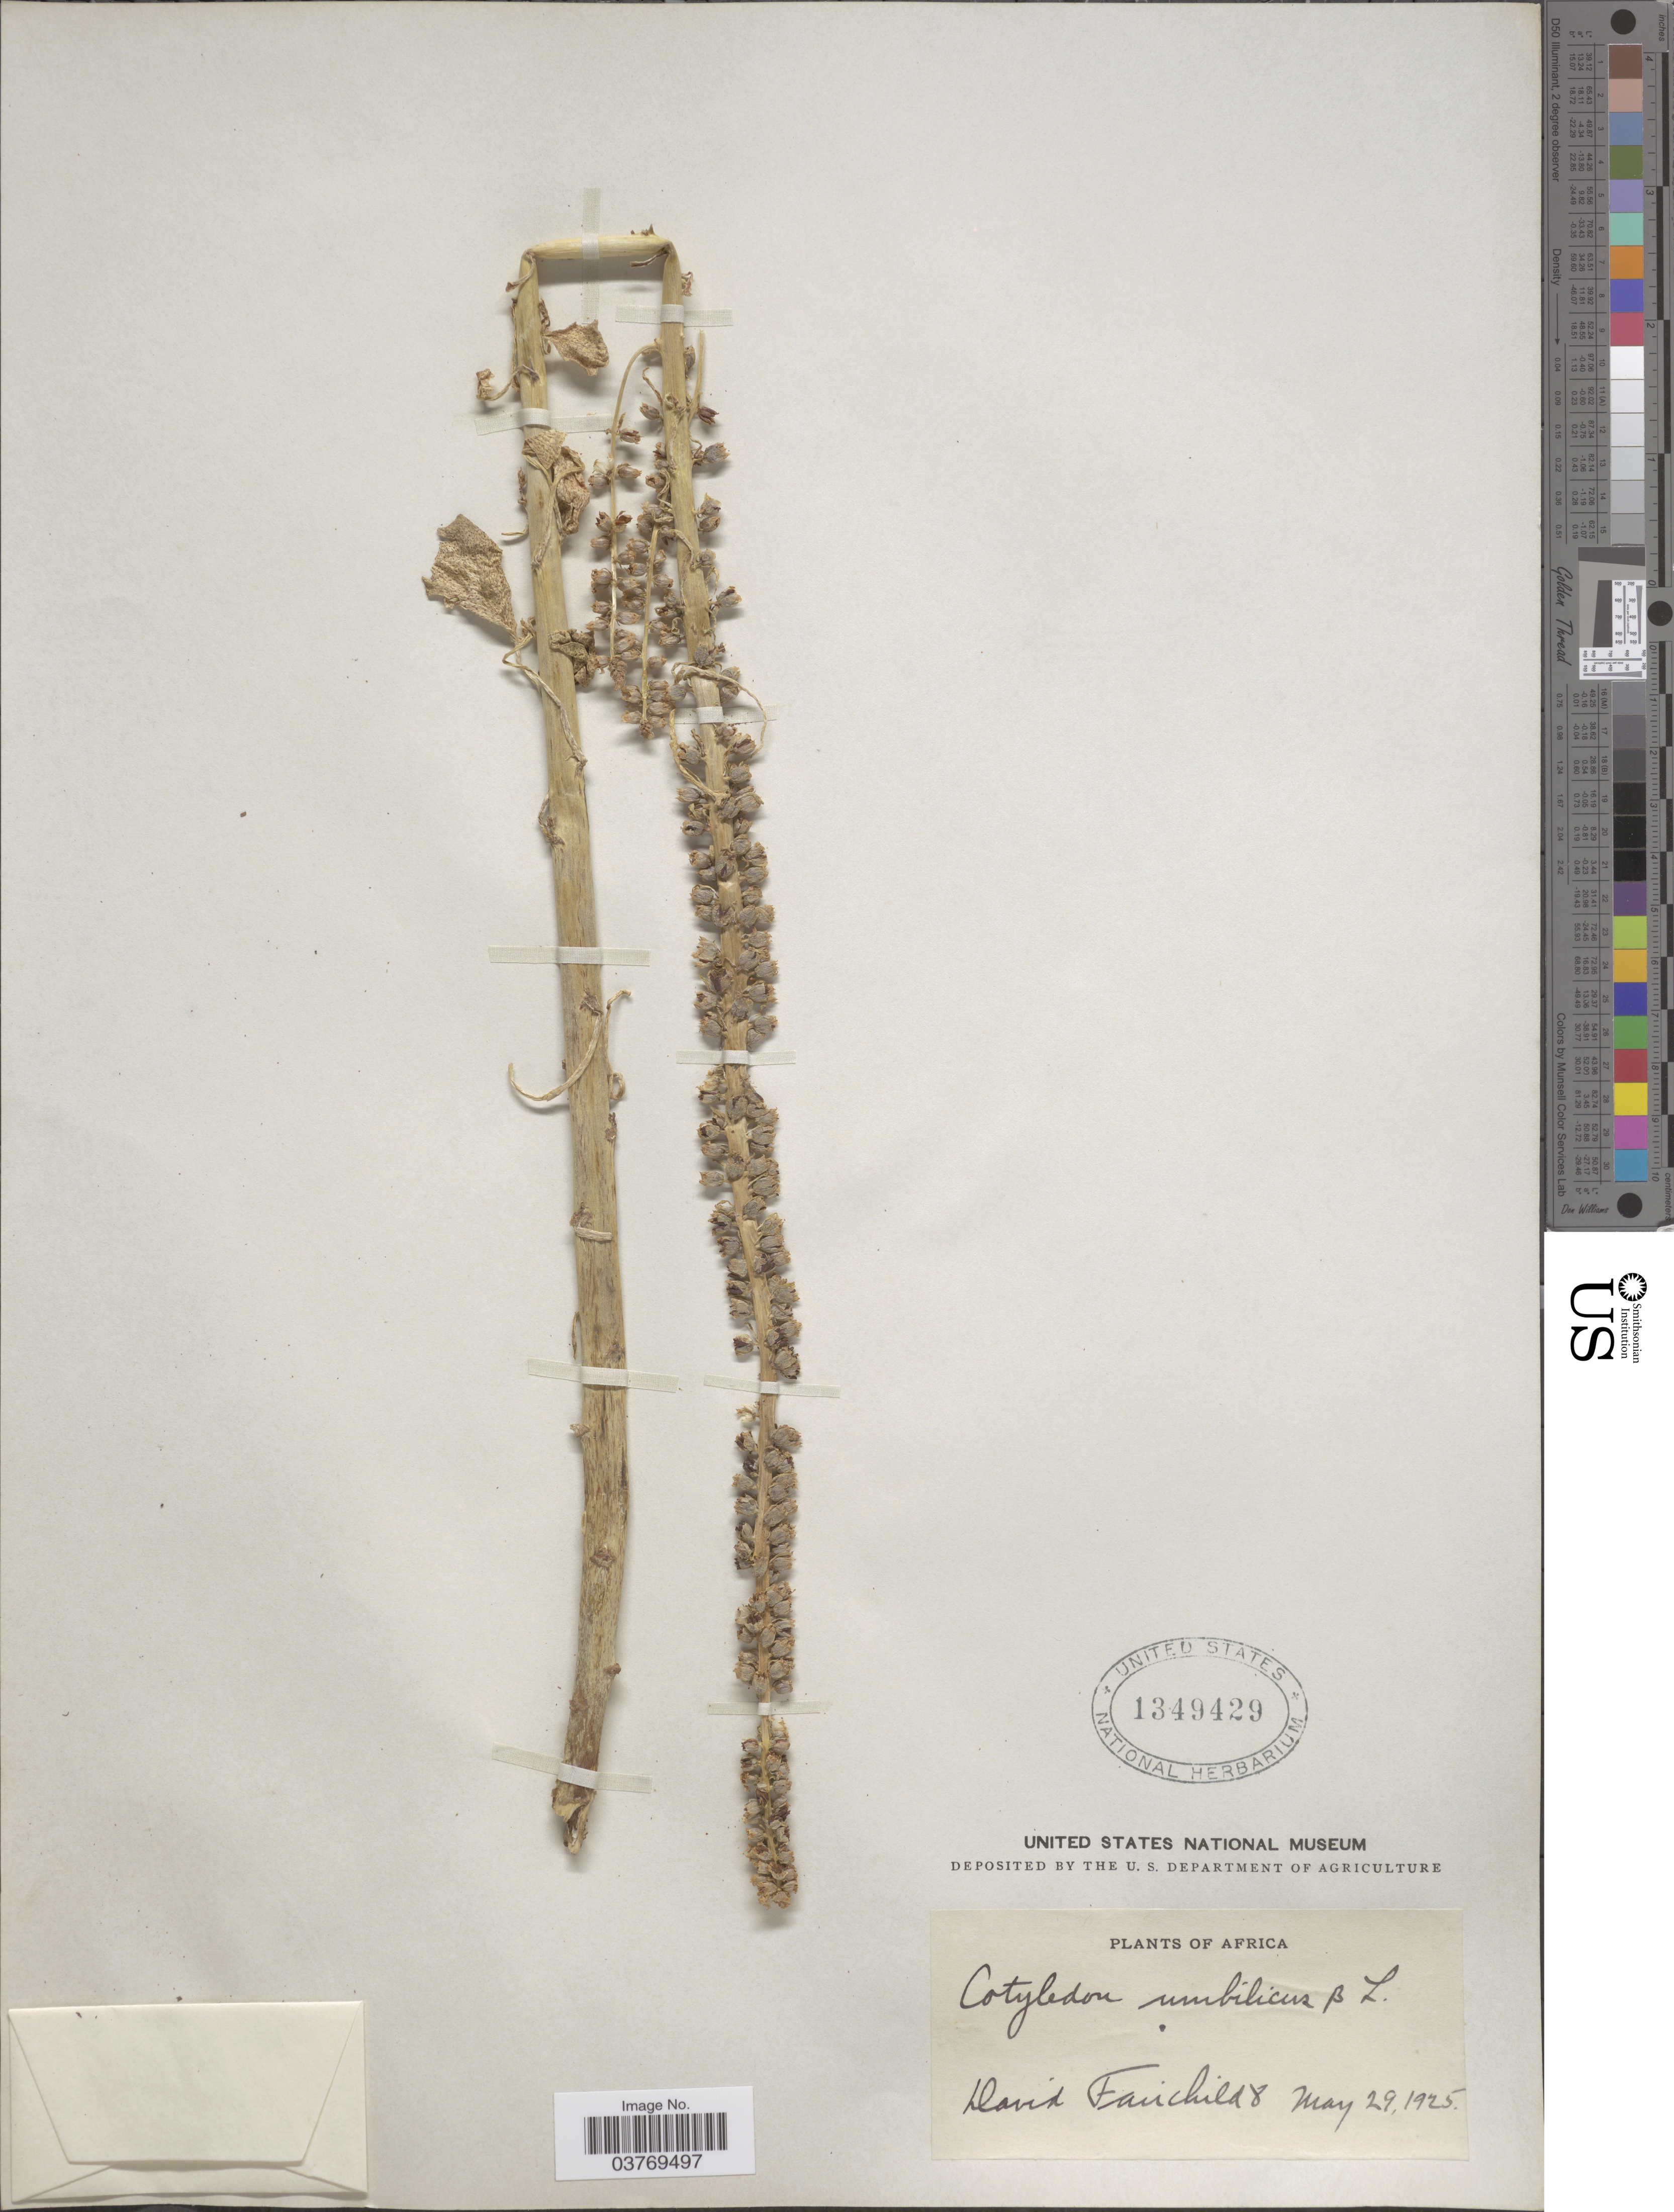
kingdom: Plantae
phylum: Tracheophyta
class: Magnoliopsida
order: Saxifragales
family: Crassulaceae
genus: Umbilicus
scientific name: Umbilicus rupestris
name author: (Salisb.) Dandy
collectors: D. Fairchild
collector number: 8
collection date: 1925-05-29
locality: Africa.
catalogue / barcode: US 1349429